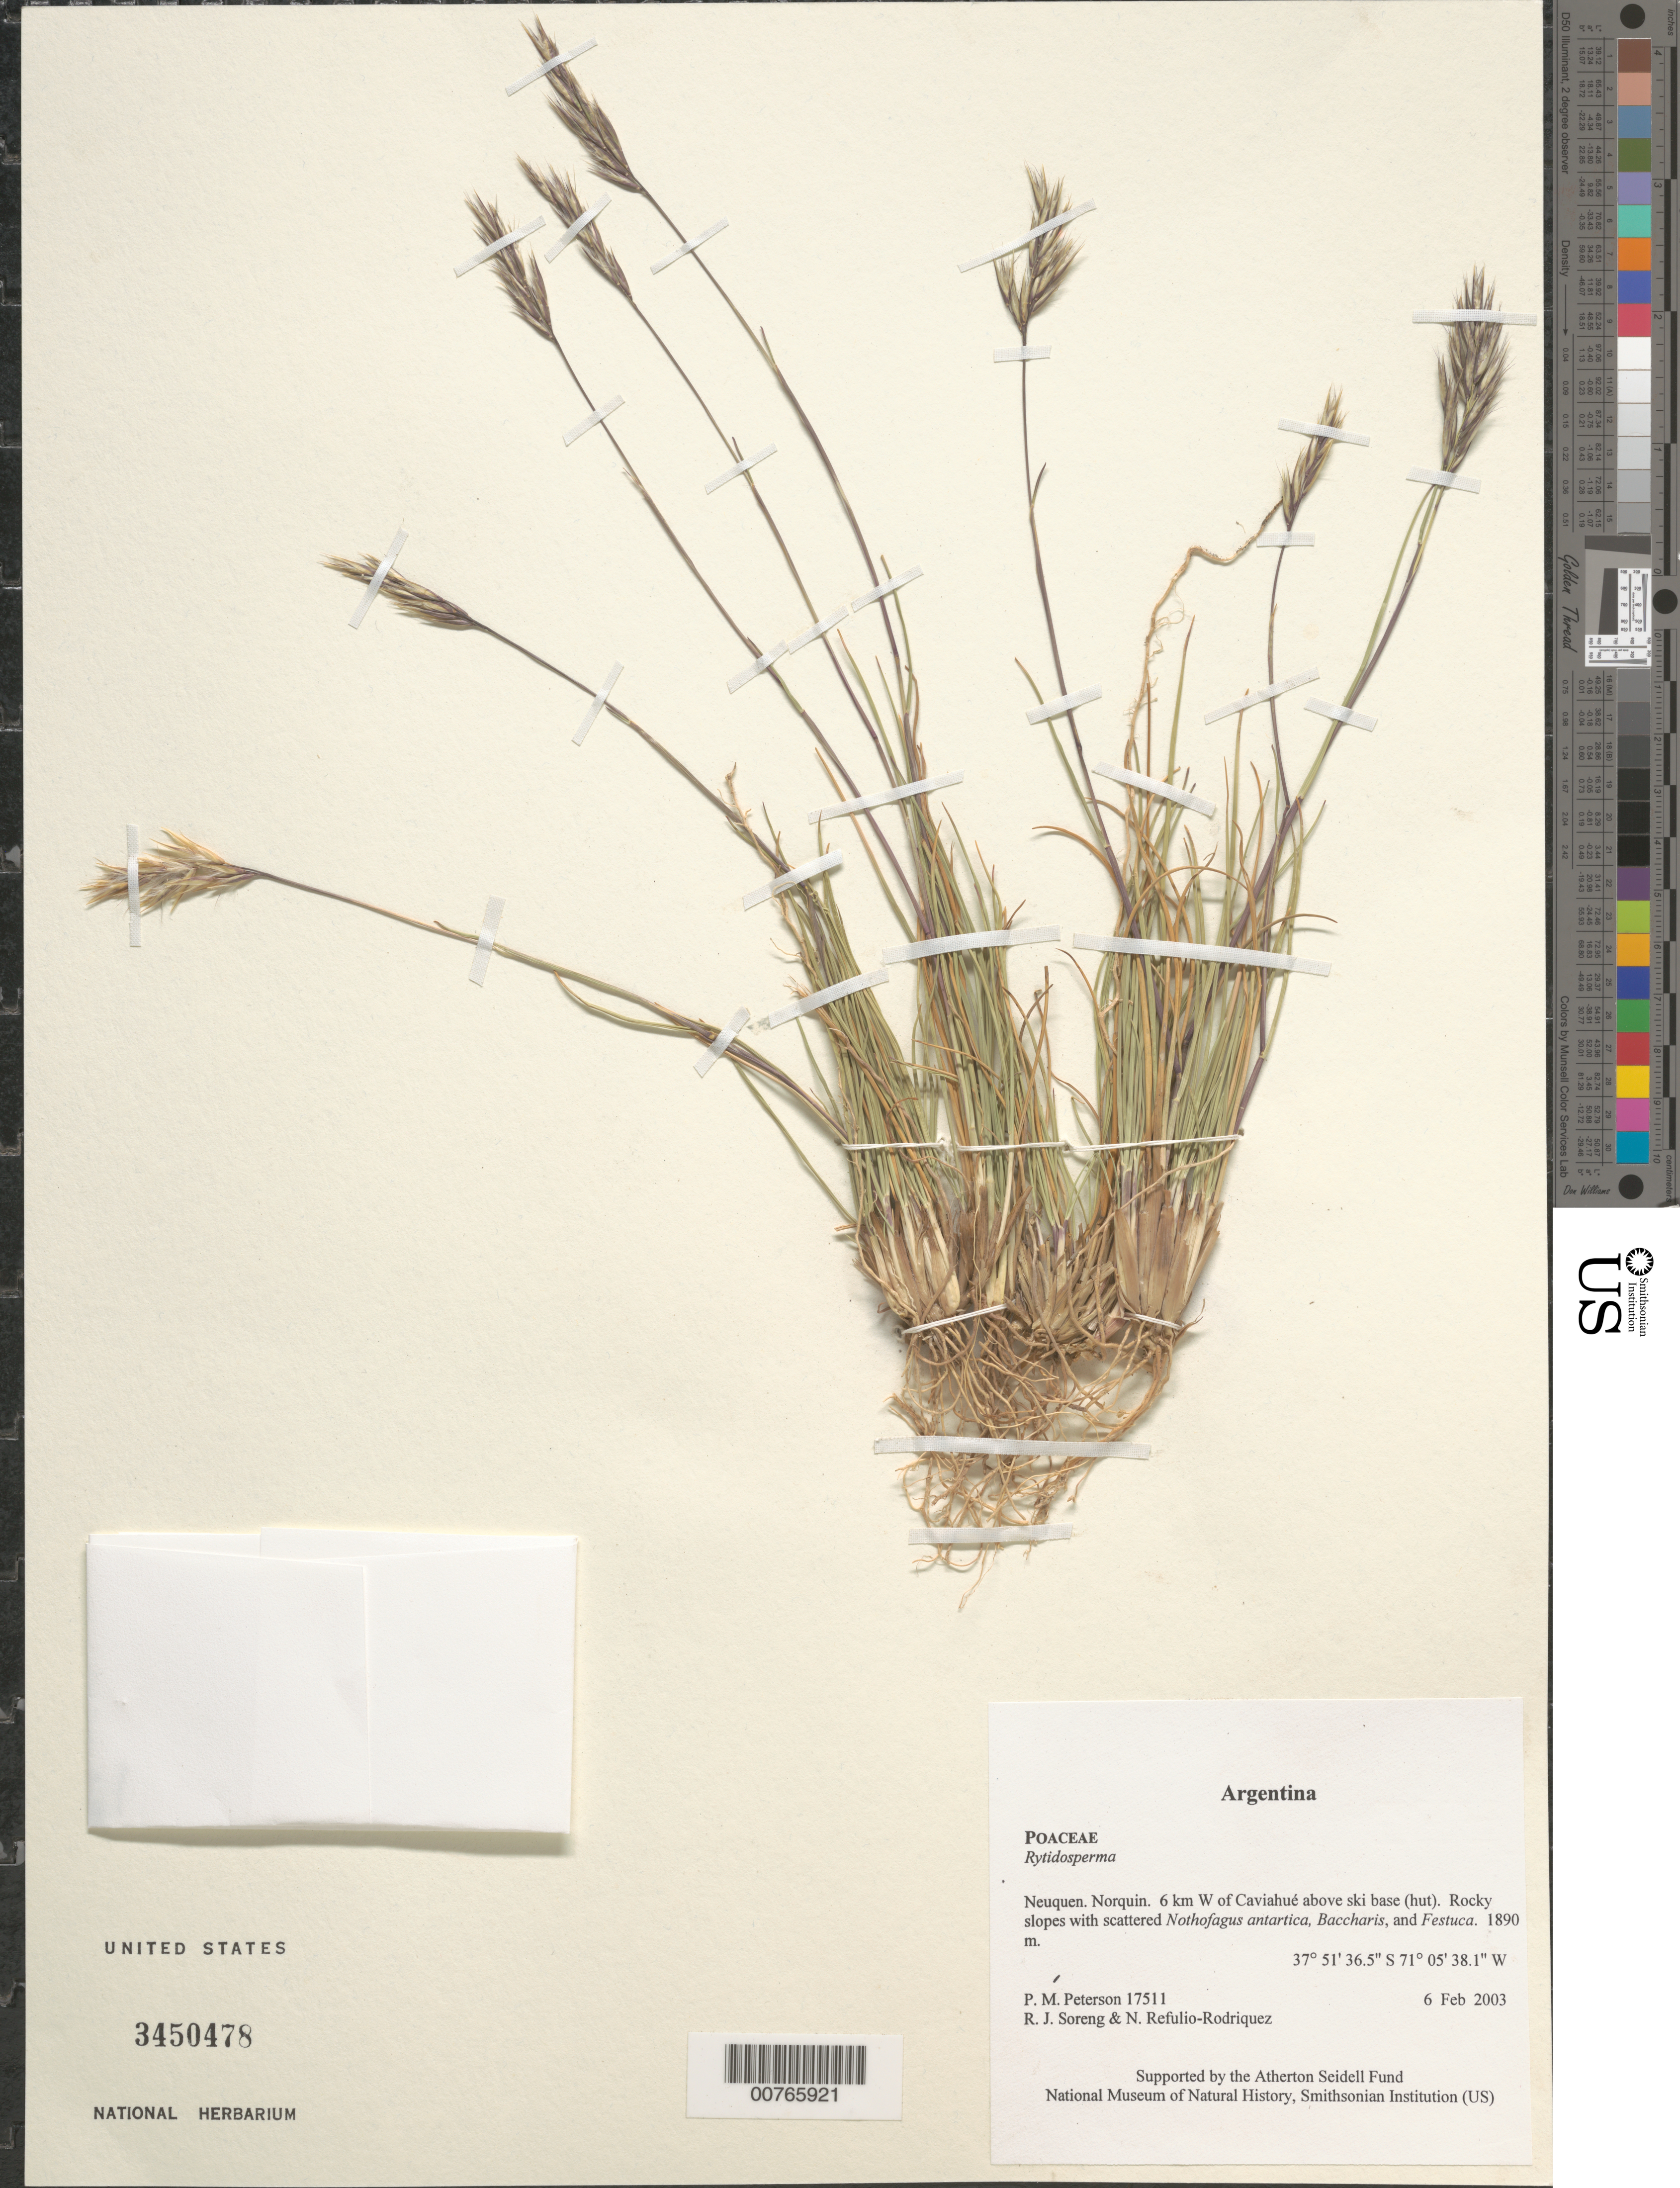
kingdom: Plantae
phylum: Tracheophyta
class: Liliopsida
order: Poales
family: Poaceae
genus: Rytidosperma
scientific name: Rytidosperma sp.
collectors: P. M. Peterson, R. J. Soreng & N. Refulio-Rodríguez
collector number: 17511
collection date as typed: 06 Feb 2003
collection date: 2003-02-06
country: Argentina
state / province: Neuquen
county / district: Norquin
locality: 6 km W of Caviahué above ski base (hut). Rocky slopes with scattered Nothofagus antartica, Baccharis, and Festuca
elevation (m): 1890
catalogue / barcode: US 3450478